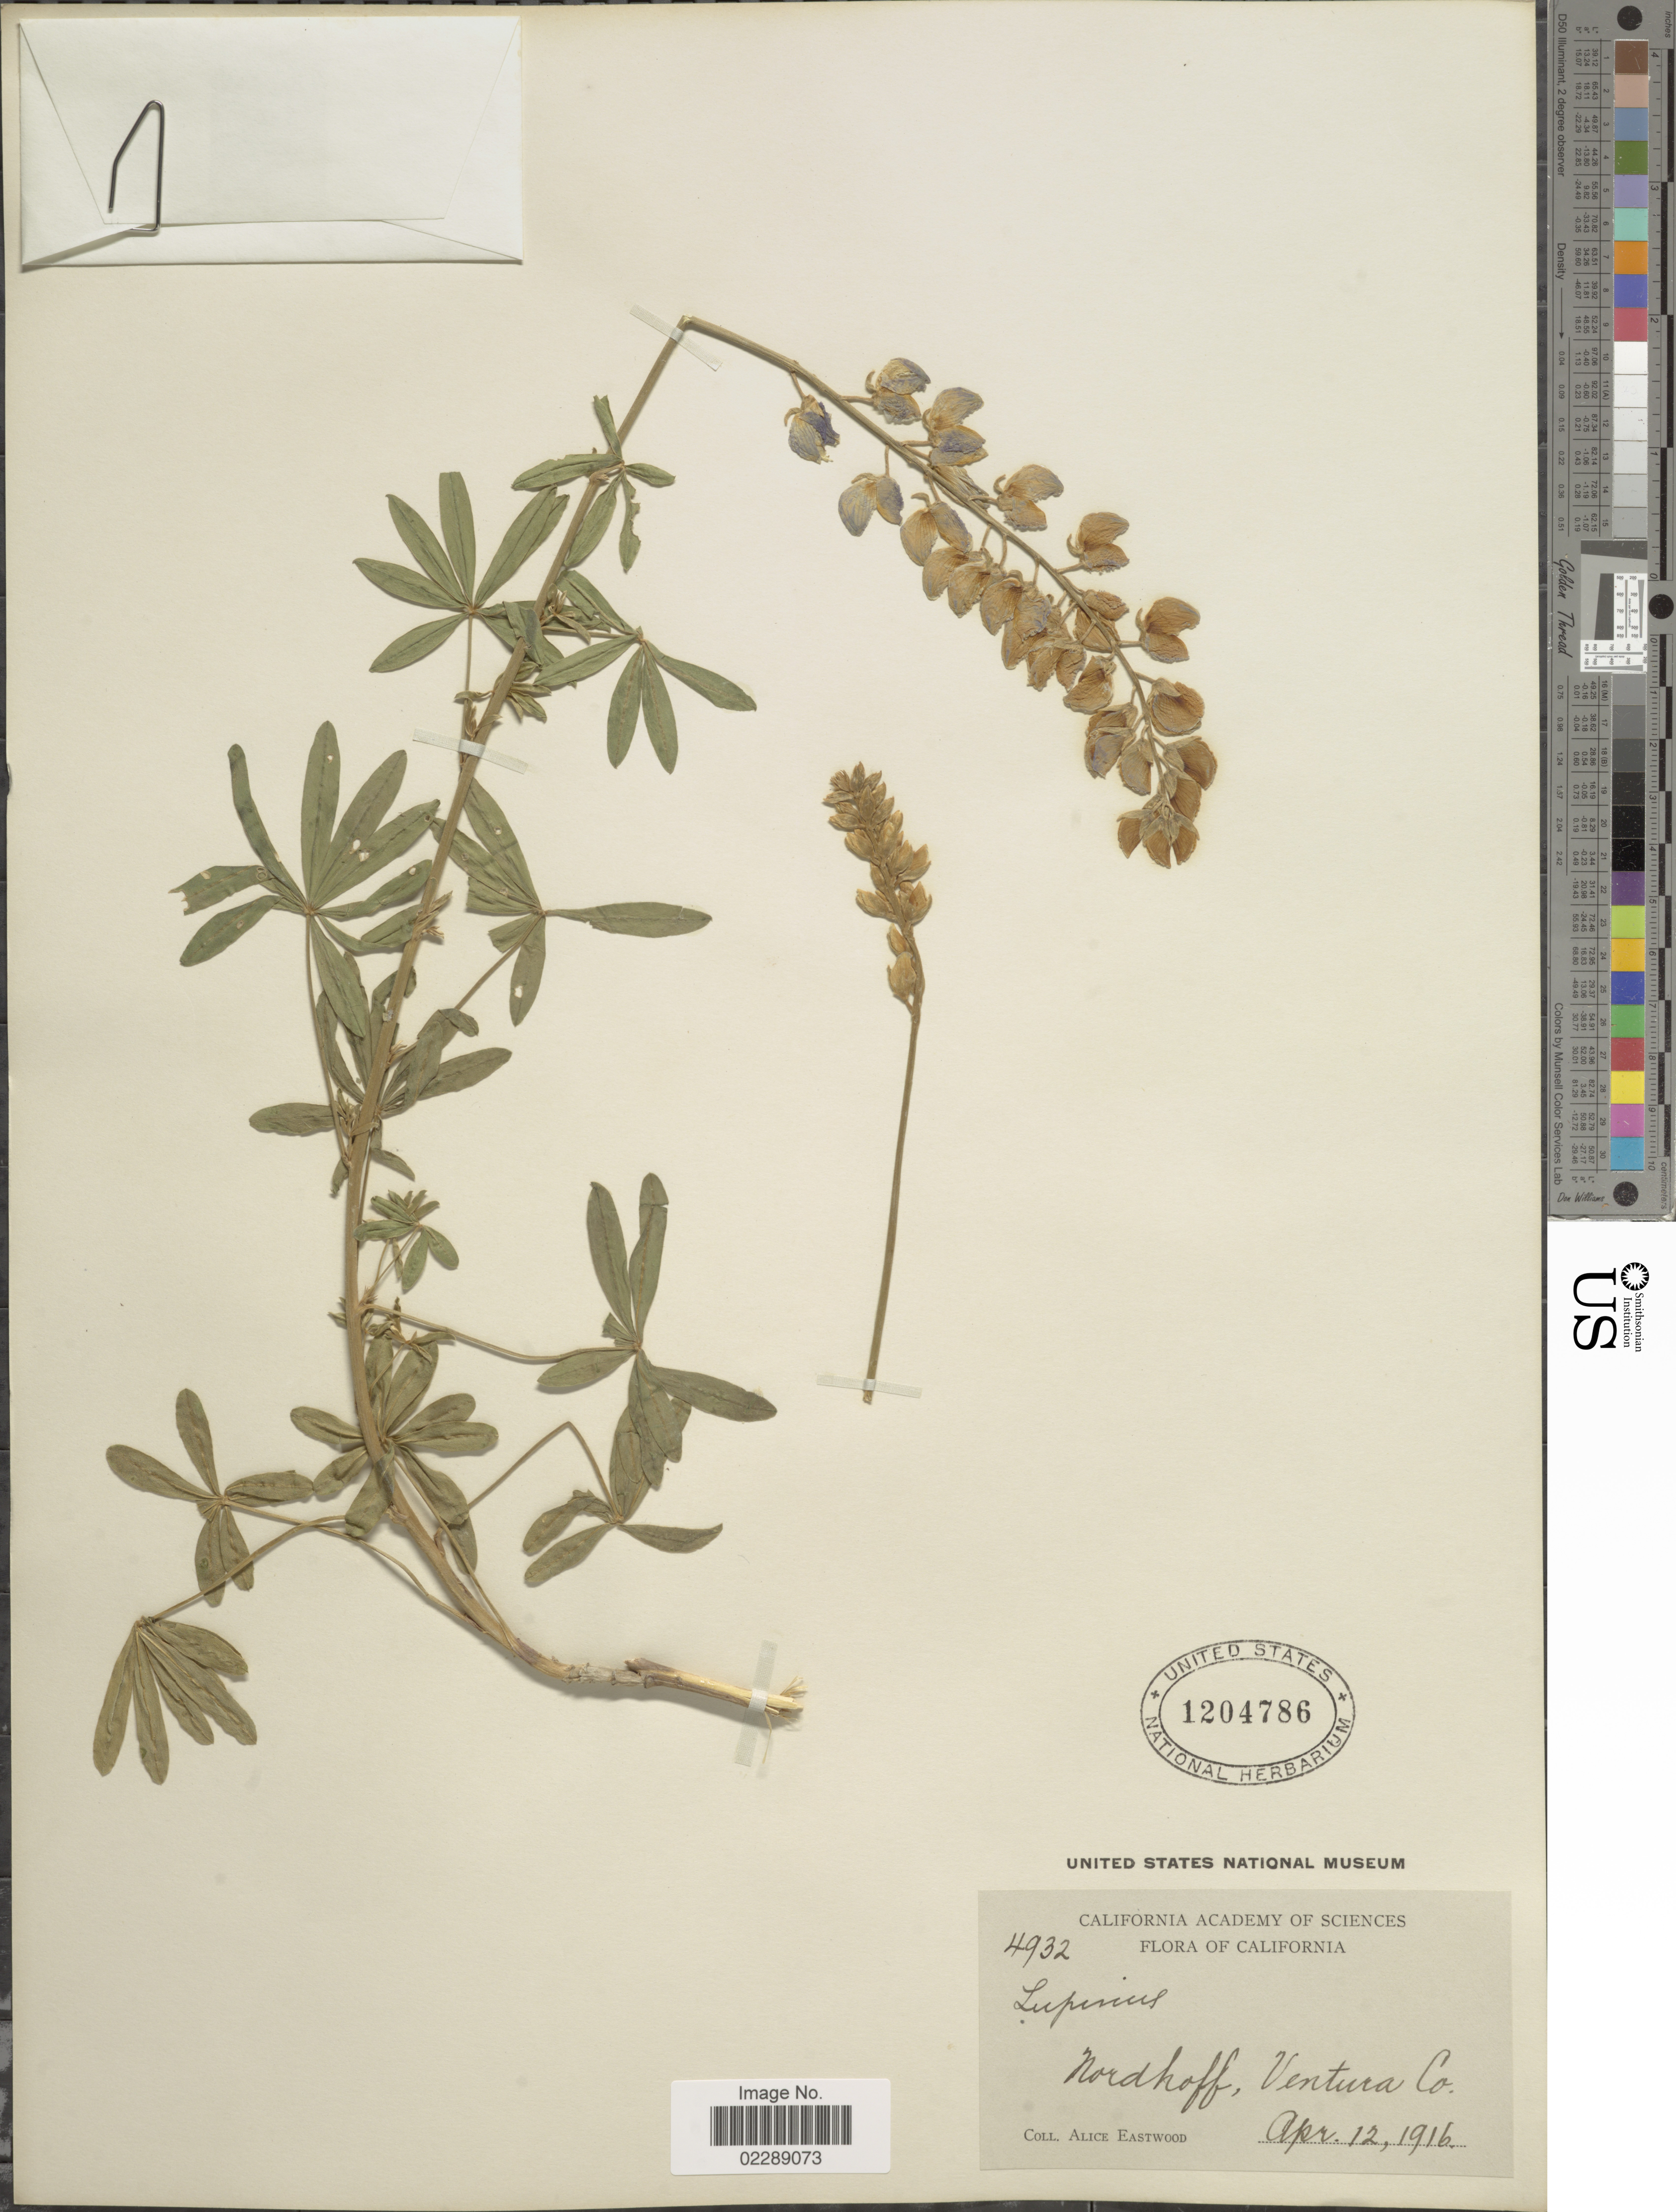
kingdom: Plantae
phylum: Tracheophyta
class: Magnoliopsida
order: Fabales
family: Fabaceae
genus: Lupinus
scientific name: Lupinus sp.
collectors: A. Eastwood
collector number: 4932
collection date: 1916-04-12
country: United States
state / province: California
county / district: Ventura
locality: Nordhoff, Ventura Co.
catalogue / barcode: US 1204786